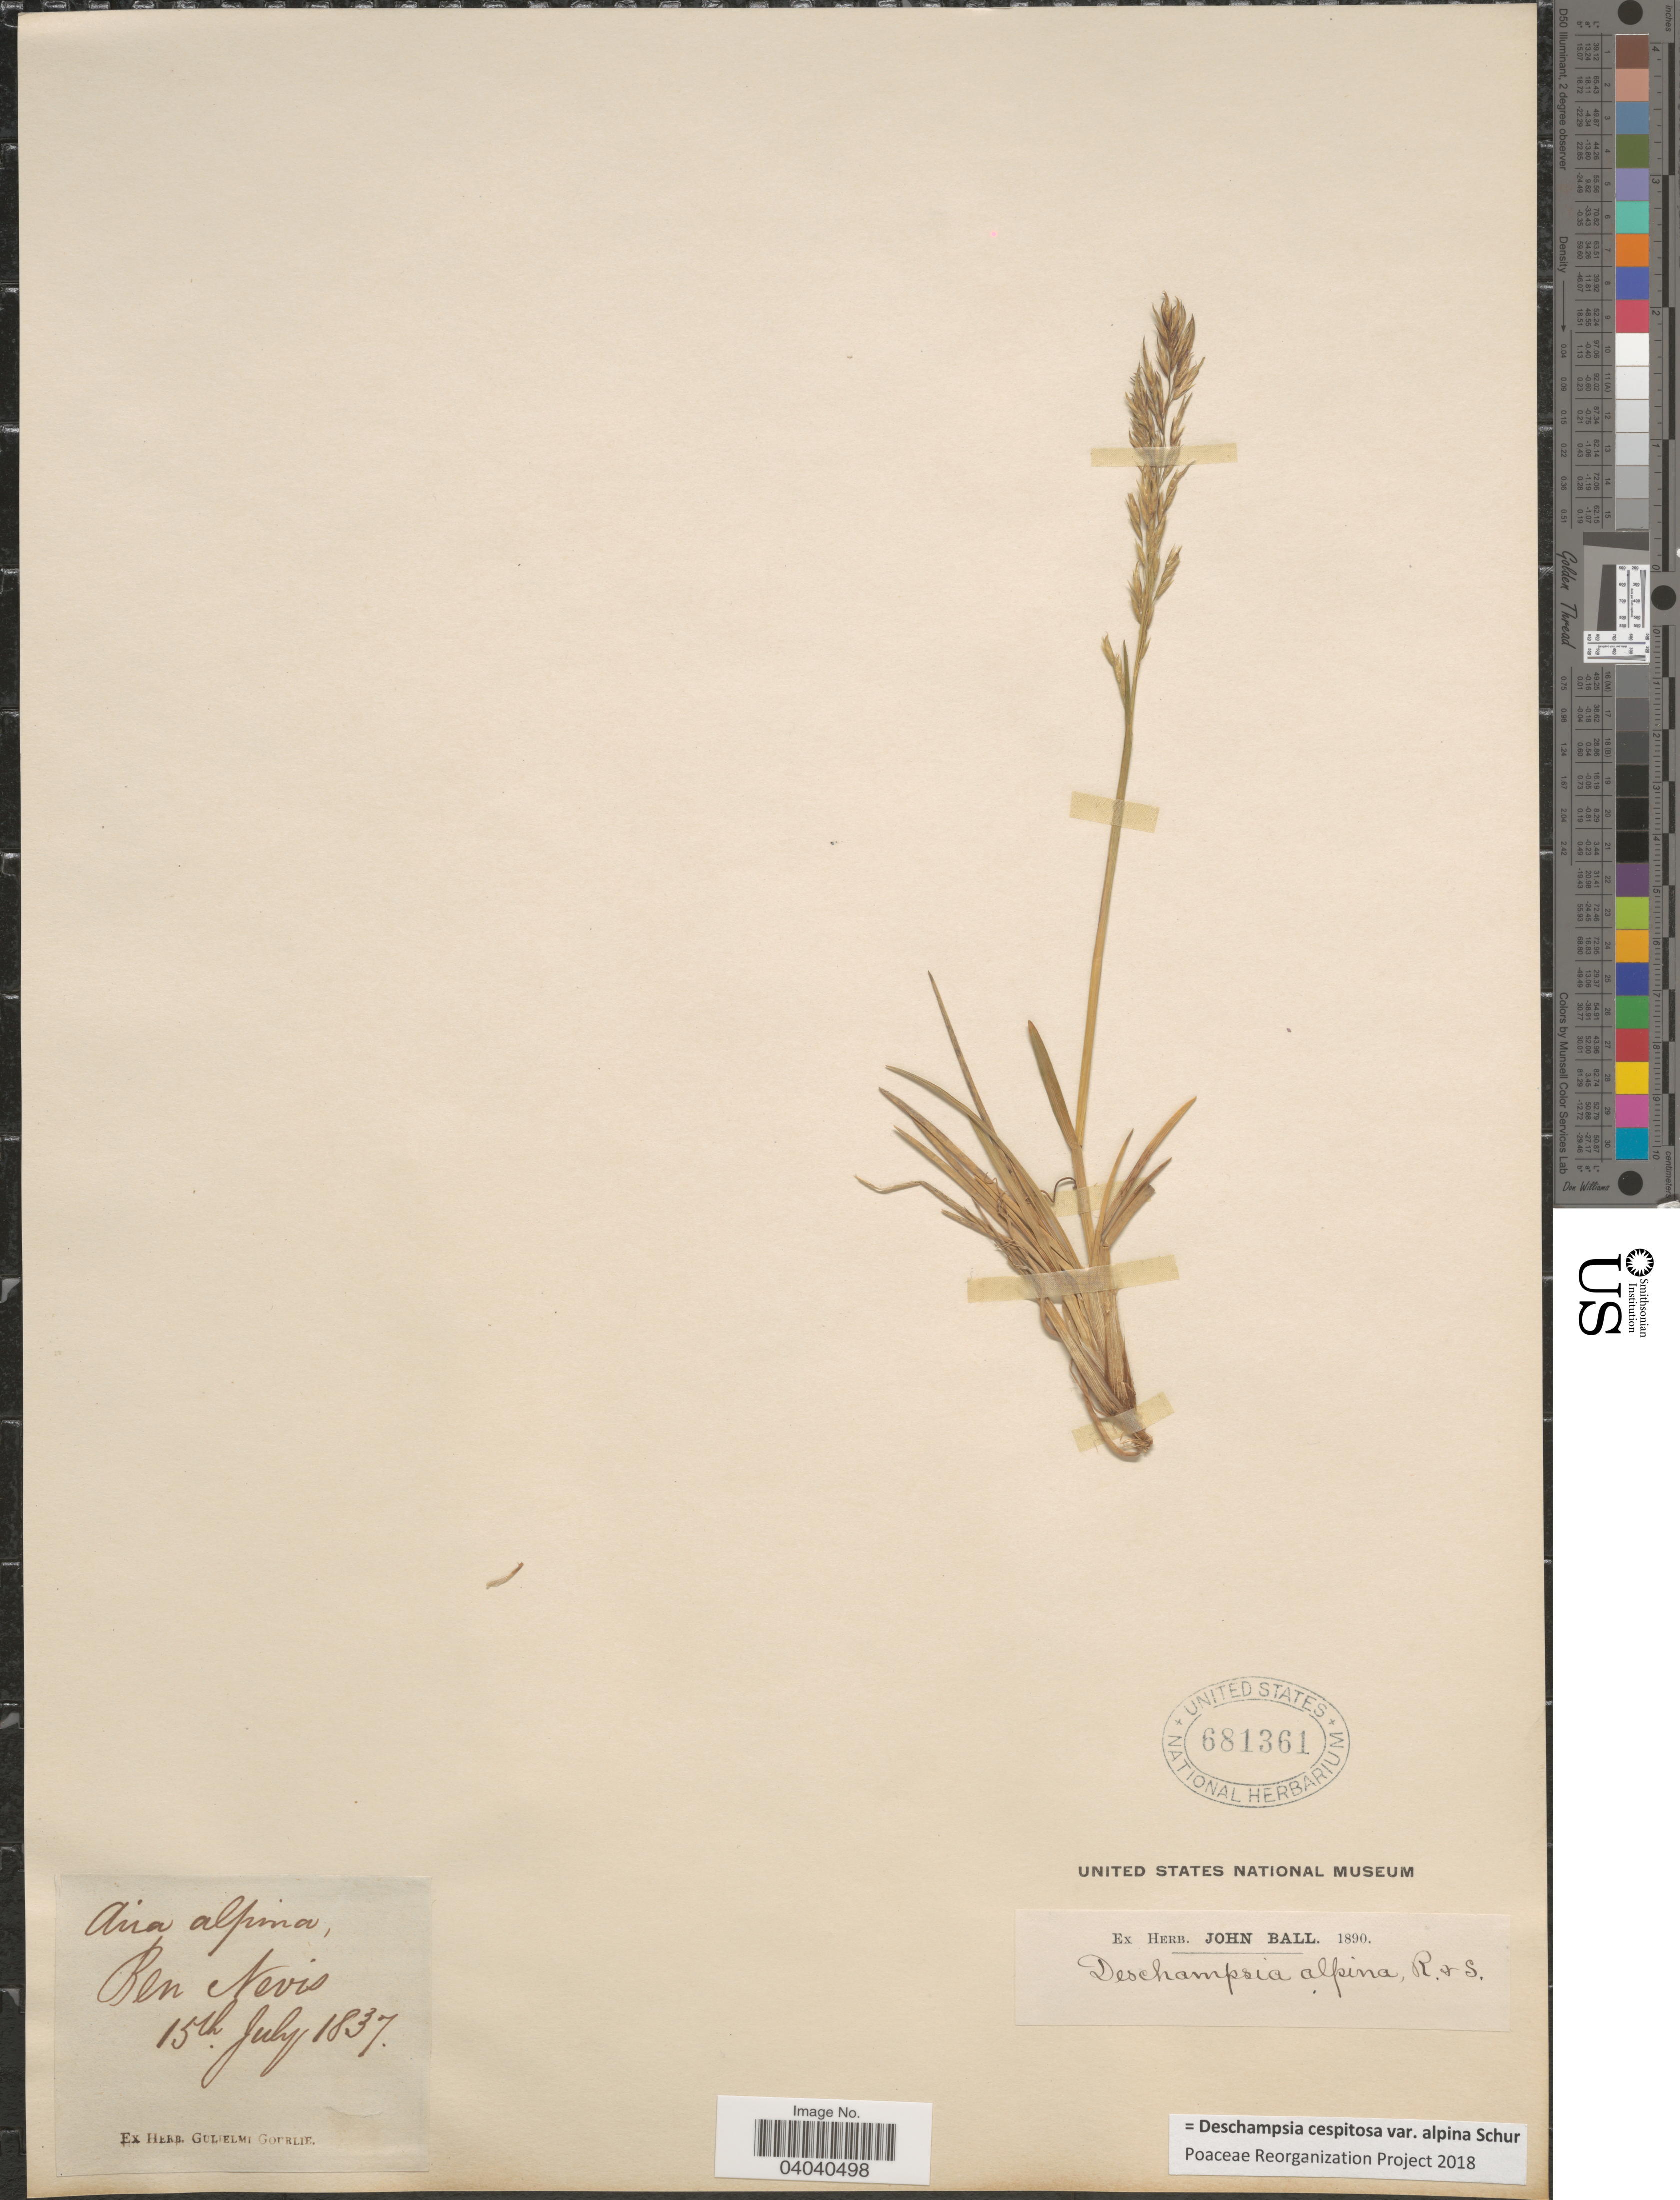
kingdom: Plantae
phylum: Tracheophyta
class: Liliopsida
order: Poales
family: Poaceae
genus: Deschampsia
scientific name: Deschampsia cespitosa var. alpina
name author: Vasey ex W.J. Beal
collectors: ex herb. Gulielmi Gourlie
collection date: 1837-07-15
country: United Kingdom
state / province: Scotland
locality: Ben Nevis.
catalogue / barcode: US 681361